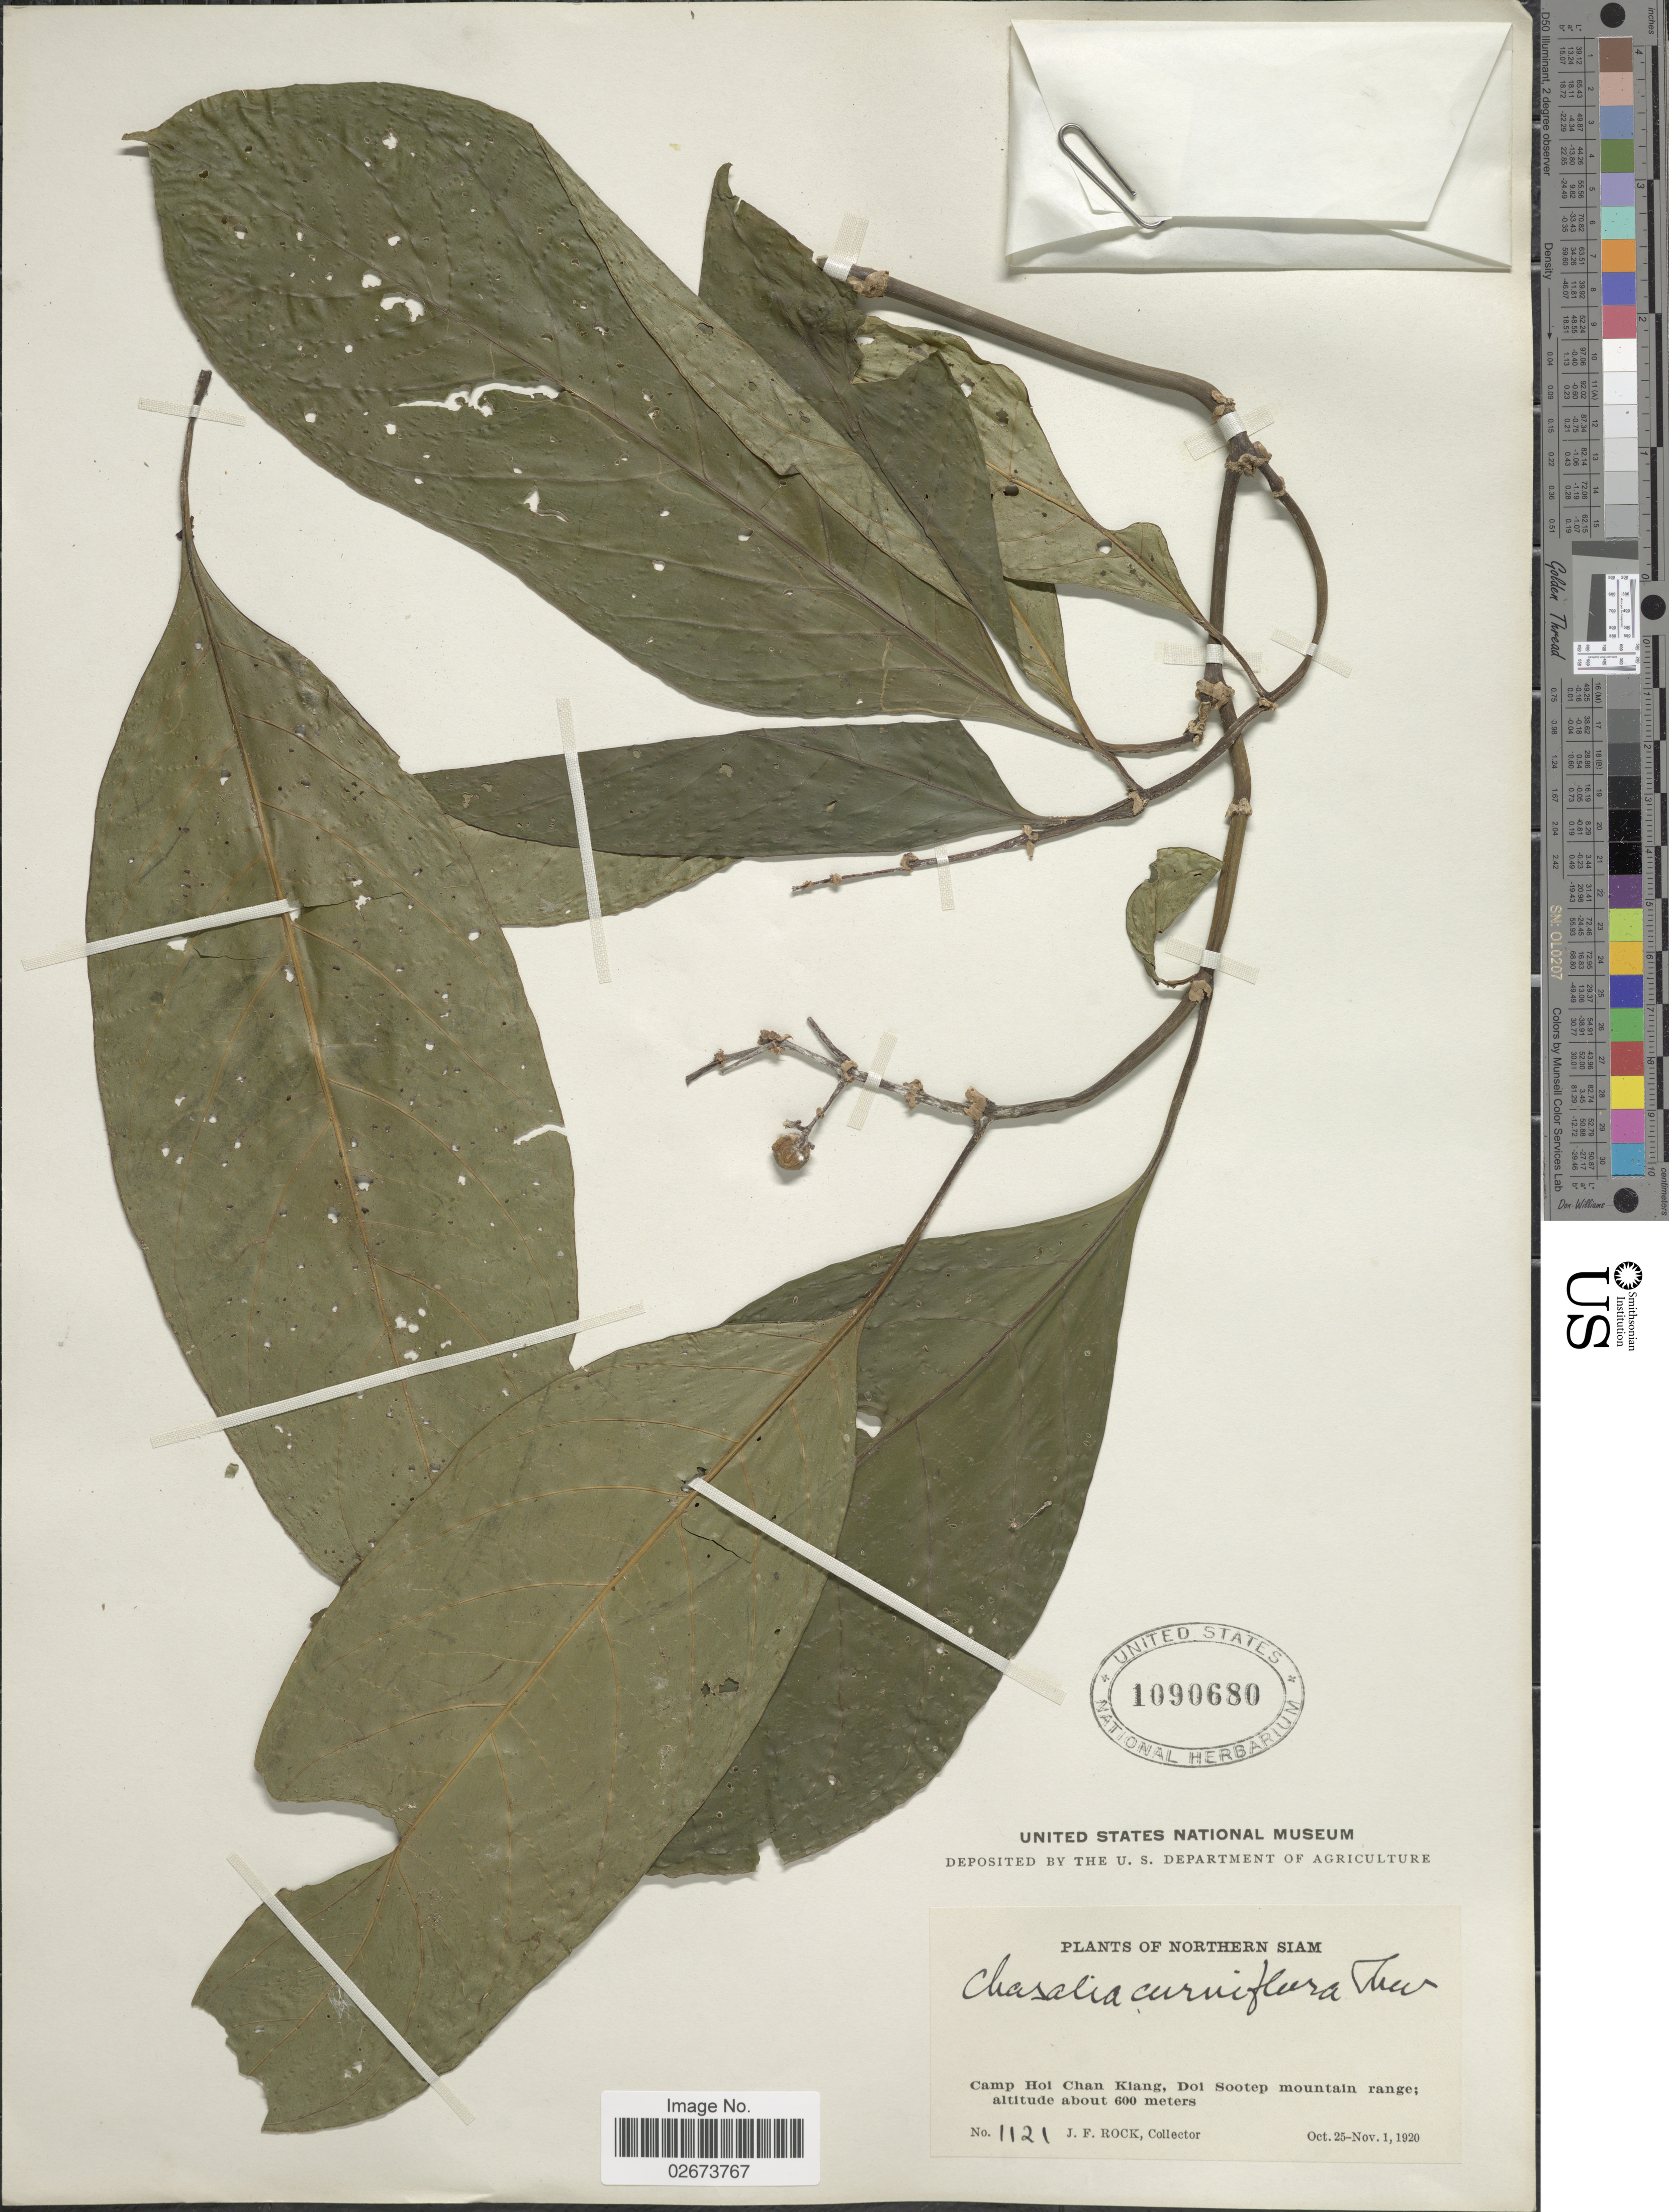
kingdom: Plantae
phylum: Tracheophyta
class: Magnoliopsida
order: Gentianales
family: Rubiaceae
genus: Chassalia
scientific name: Chassalia curviflora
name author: (Wall.) Thwaites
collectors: J. Rock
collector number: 1121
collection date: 1920-10-25/1920-11-01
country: Thailand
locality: Northern Siam, Camp Hoi Chan Kiang, Doi Sootep mountain range.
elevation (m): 600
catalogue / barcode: US 1090680